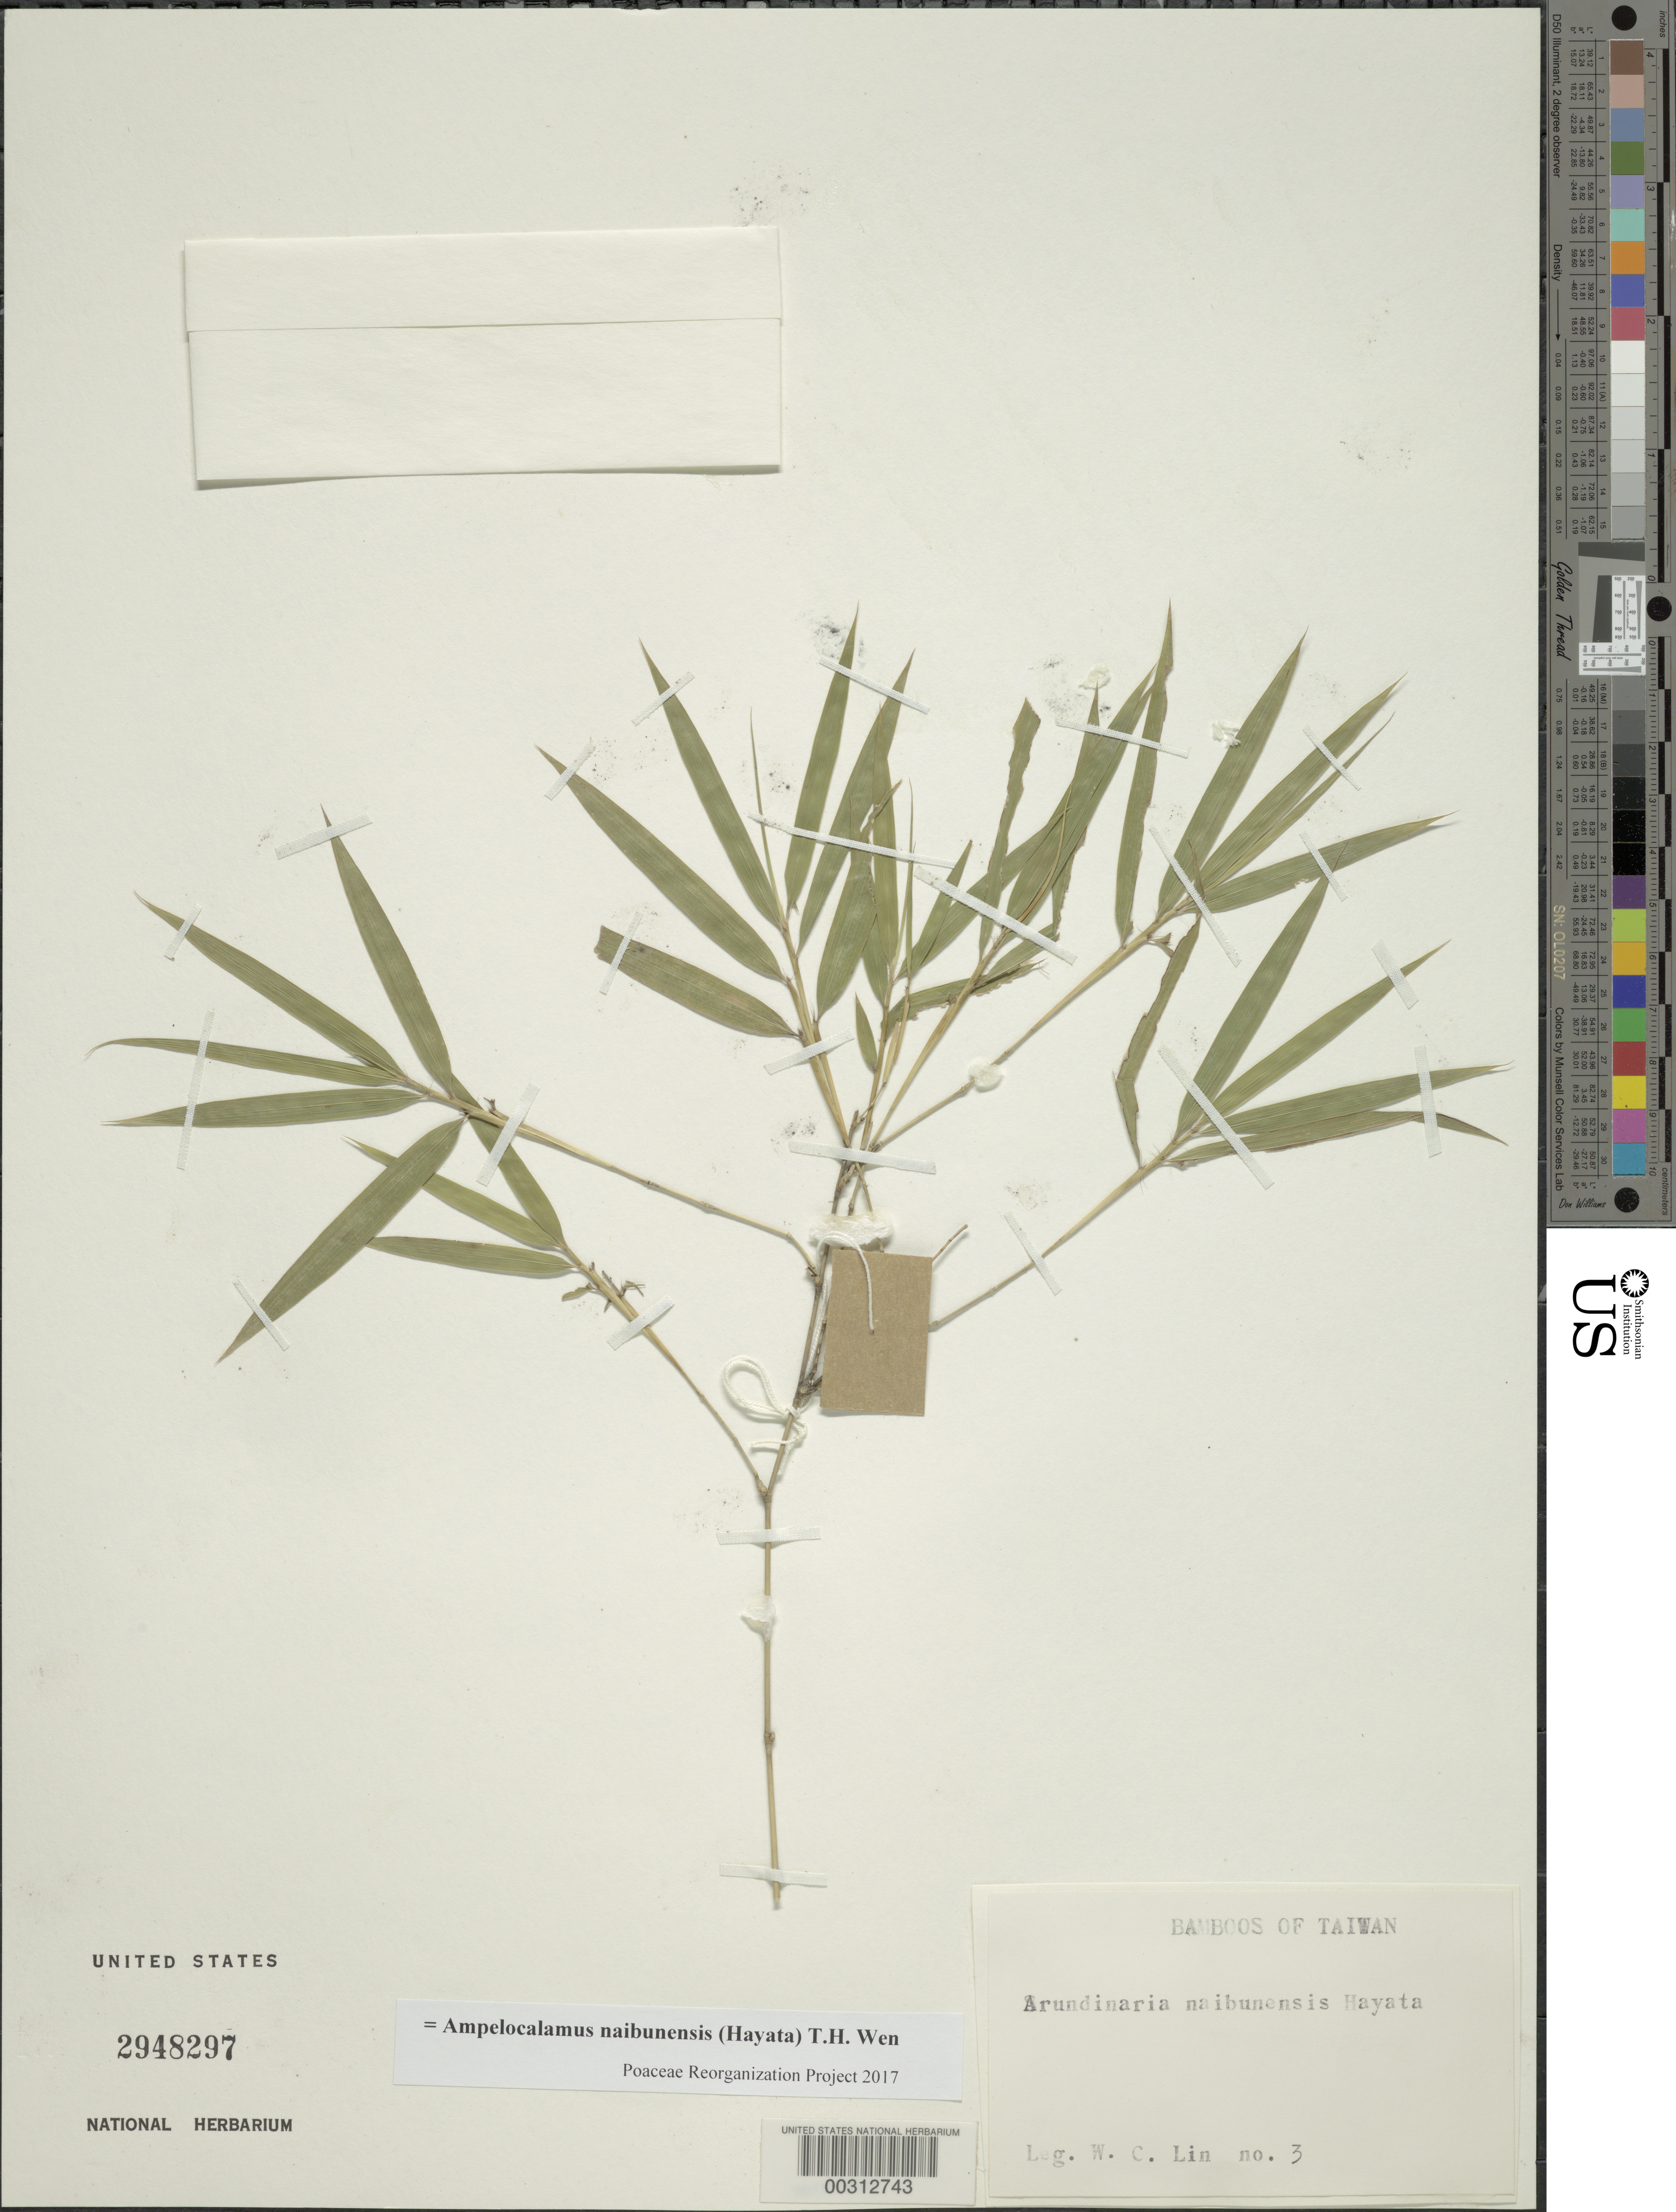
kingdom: Plantae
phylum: Tracheophyta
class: Liliopsida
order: Poales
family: Poaceae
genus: Drepanostachyum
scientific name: Drepanostachyum naibunensis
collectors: W. Lin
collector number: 3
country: Taiwan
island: Taiwan [Formosa]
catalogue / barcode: US 2948297